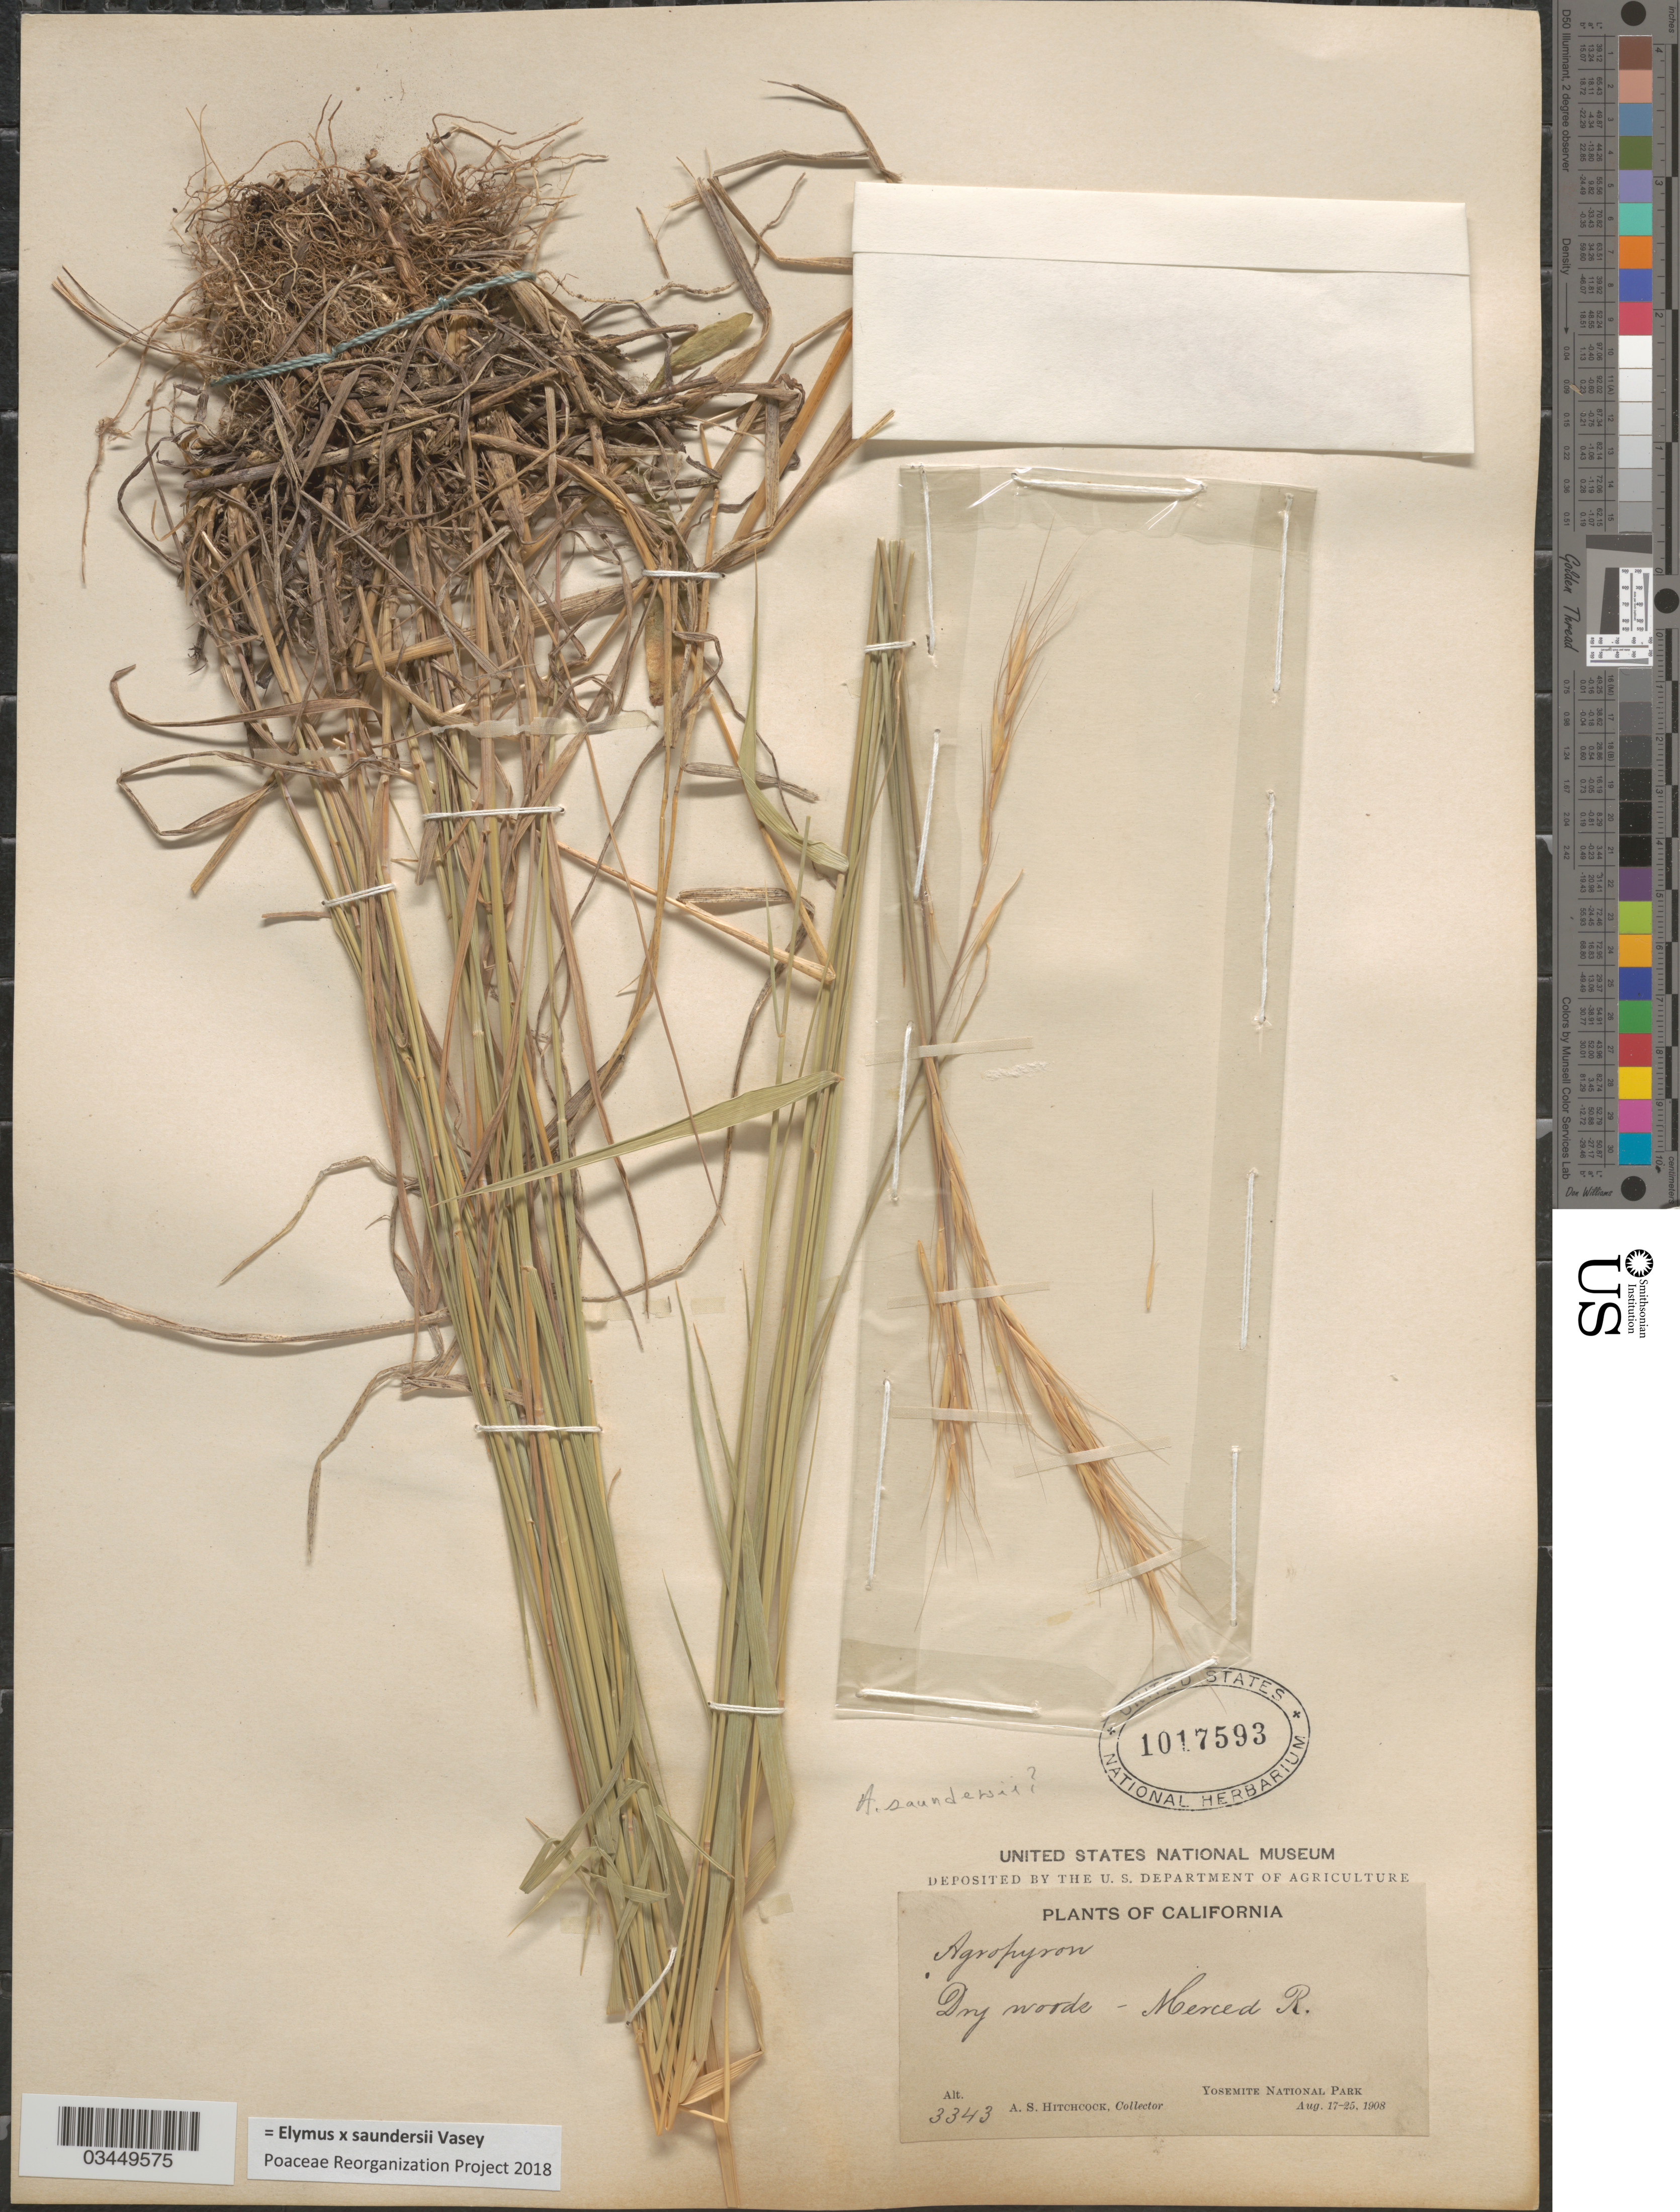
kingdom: Plantae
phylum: Tracheophyta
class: Liliopsida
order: Poales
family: Poaceae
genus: Elymus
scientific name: Elymus x saundersii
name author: Vasey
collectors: A. S. Hitchcock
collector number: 3343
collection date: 1908-08-17/1908-08-25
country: United States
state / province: California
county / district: Mariposa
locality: Merced R. Yosemite National Park.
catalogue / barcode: US 1017593